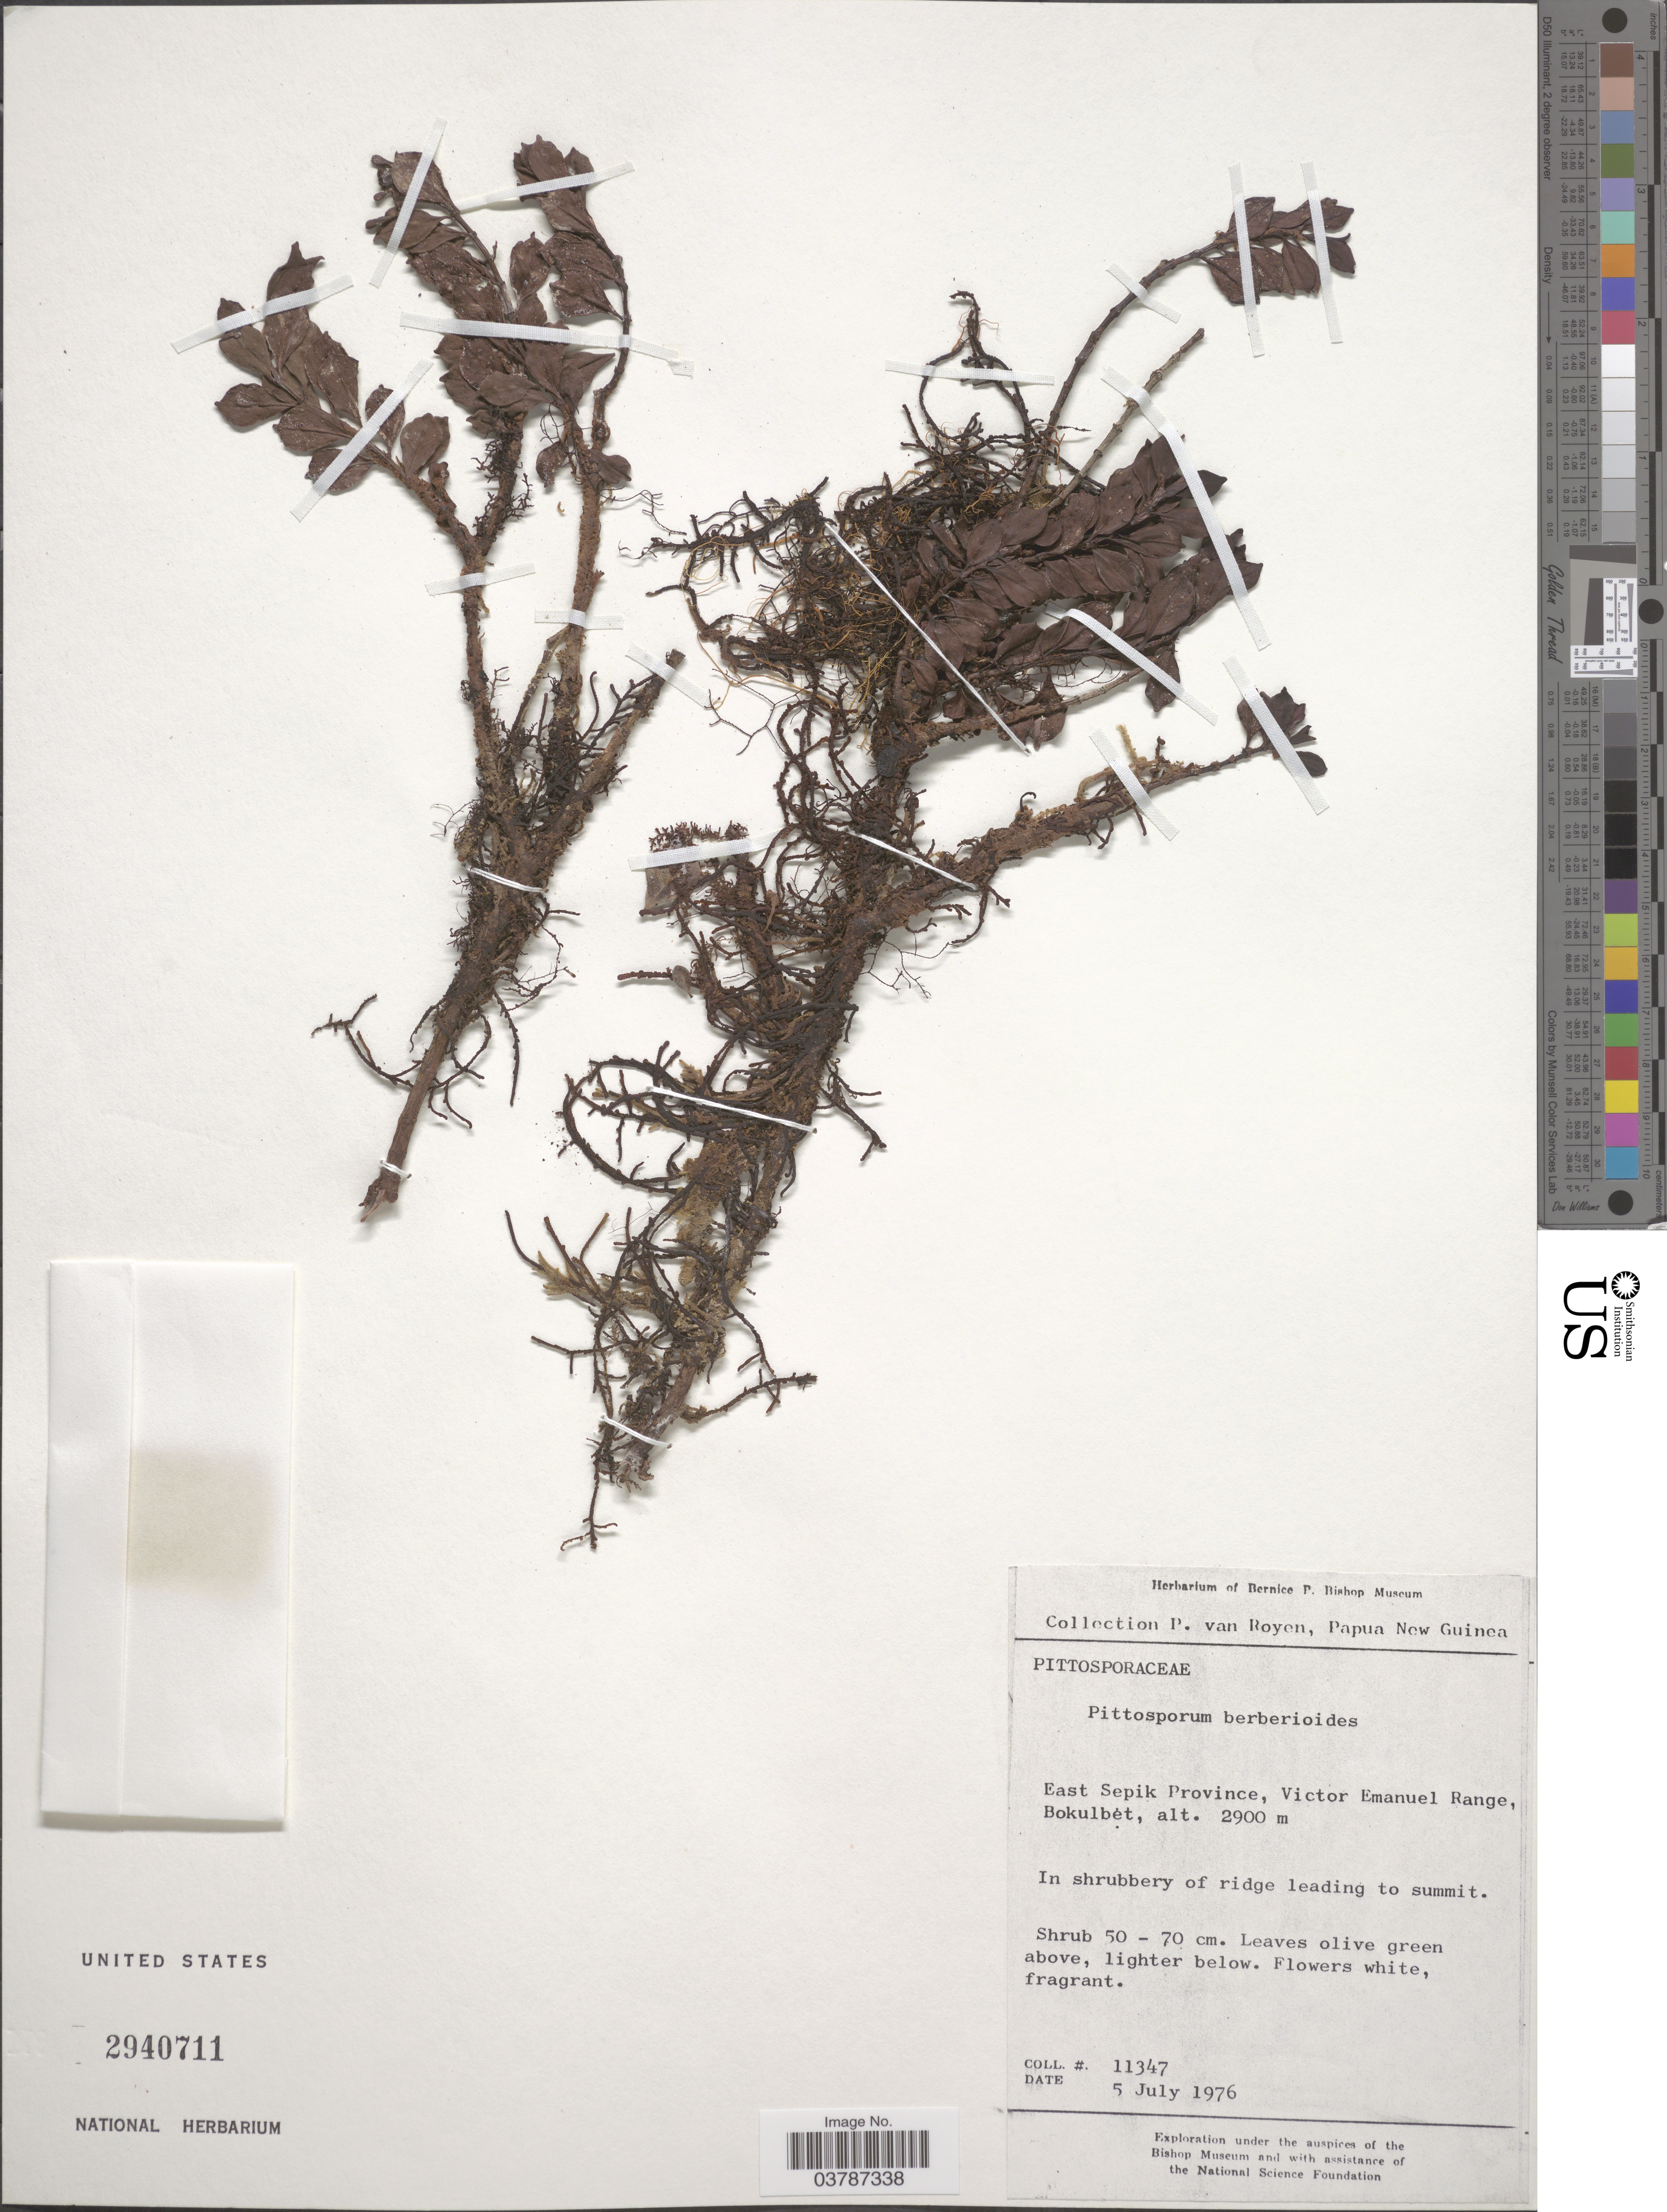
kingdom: Plantae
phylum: Tracheophyta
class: Magnoliopsida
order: Apiales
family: Pittosporaceae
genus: Pittosporum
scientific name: Pittosporum berberidoides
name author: Burkill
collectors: P. van Royen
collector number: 11347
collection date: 1976-07-05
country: Papua New Guinea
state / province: East Sepik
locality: East Sepik Province, Victor Emanuel Range, Bokulbét.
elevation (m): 2900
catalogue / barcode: US 2940711